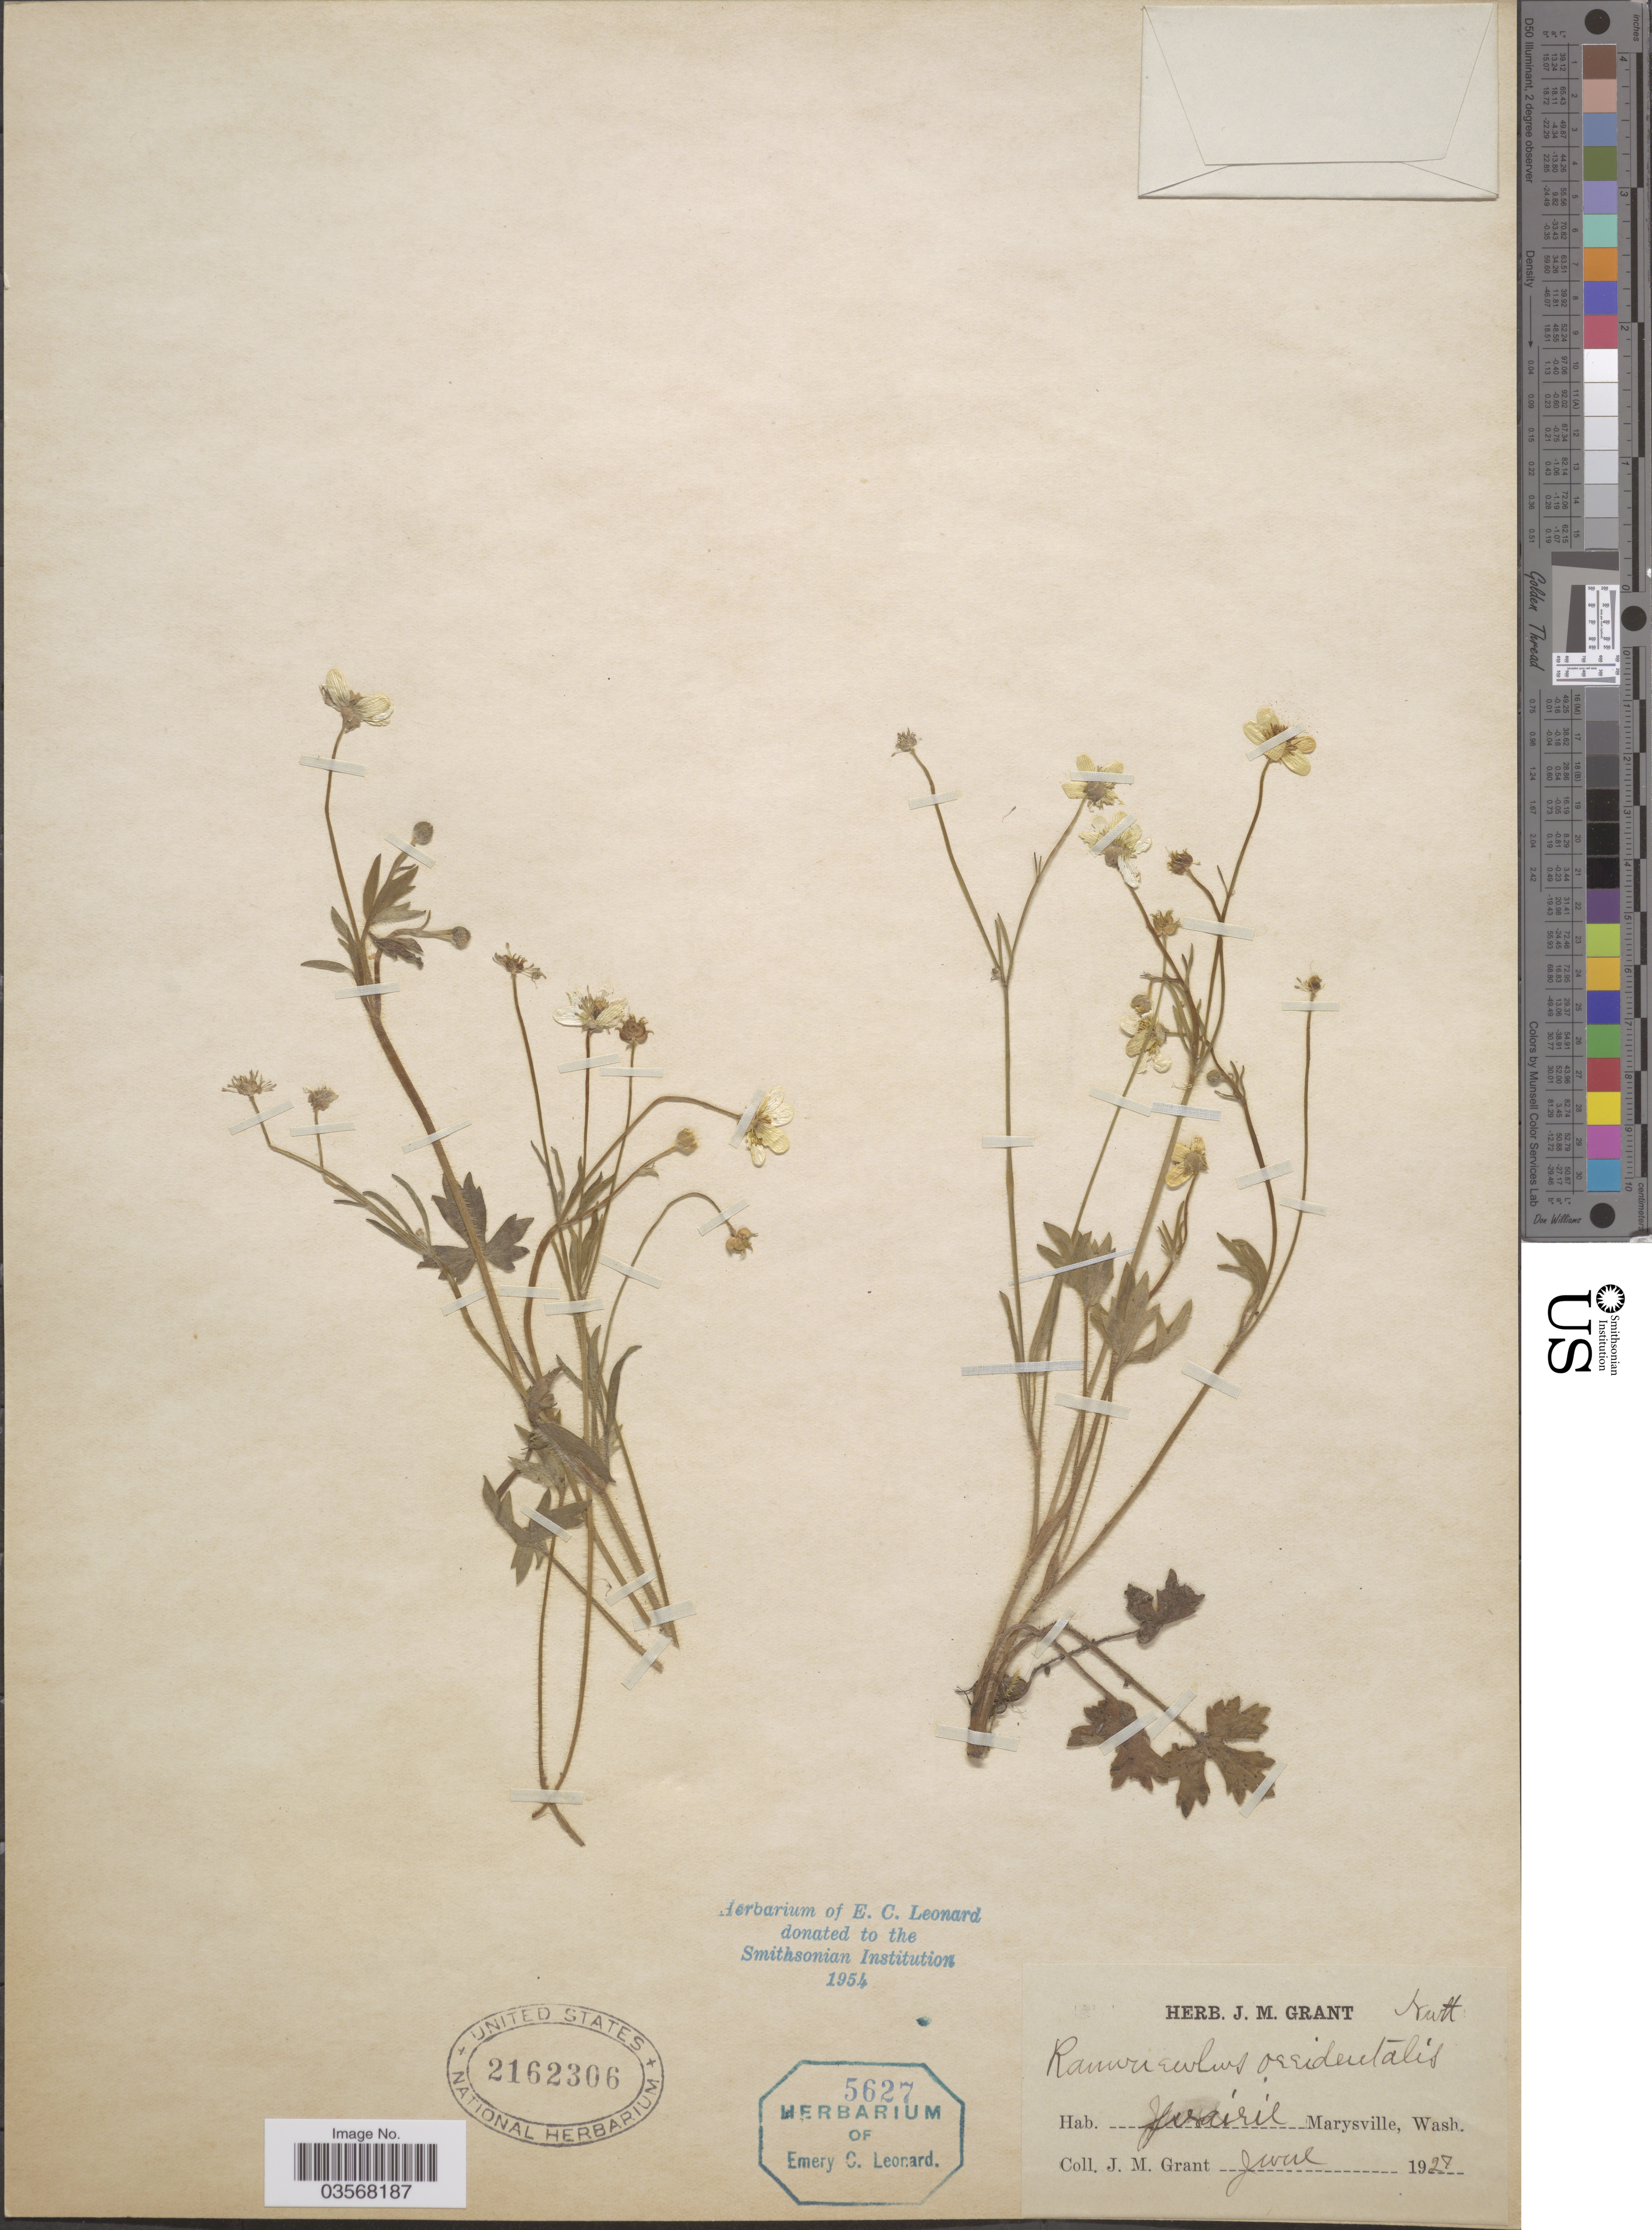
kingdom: Plantae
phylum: Tracheophyta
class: Magnoliopsida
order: Ranunculales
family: Ranunculaceae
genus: Ranunculus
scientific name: Ranunculus occidentalis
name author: Nutt.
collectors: J. M. Grant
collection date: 1927-06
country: United States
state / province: Washington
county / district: Snohomish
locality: Prairie Marysville.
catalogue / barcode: US 2162306